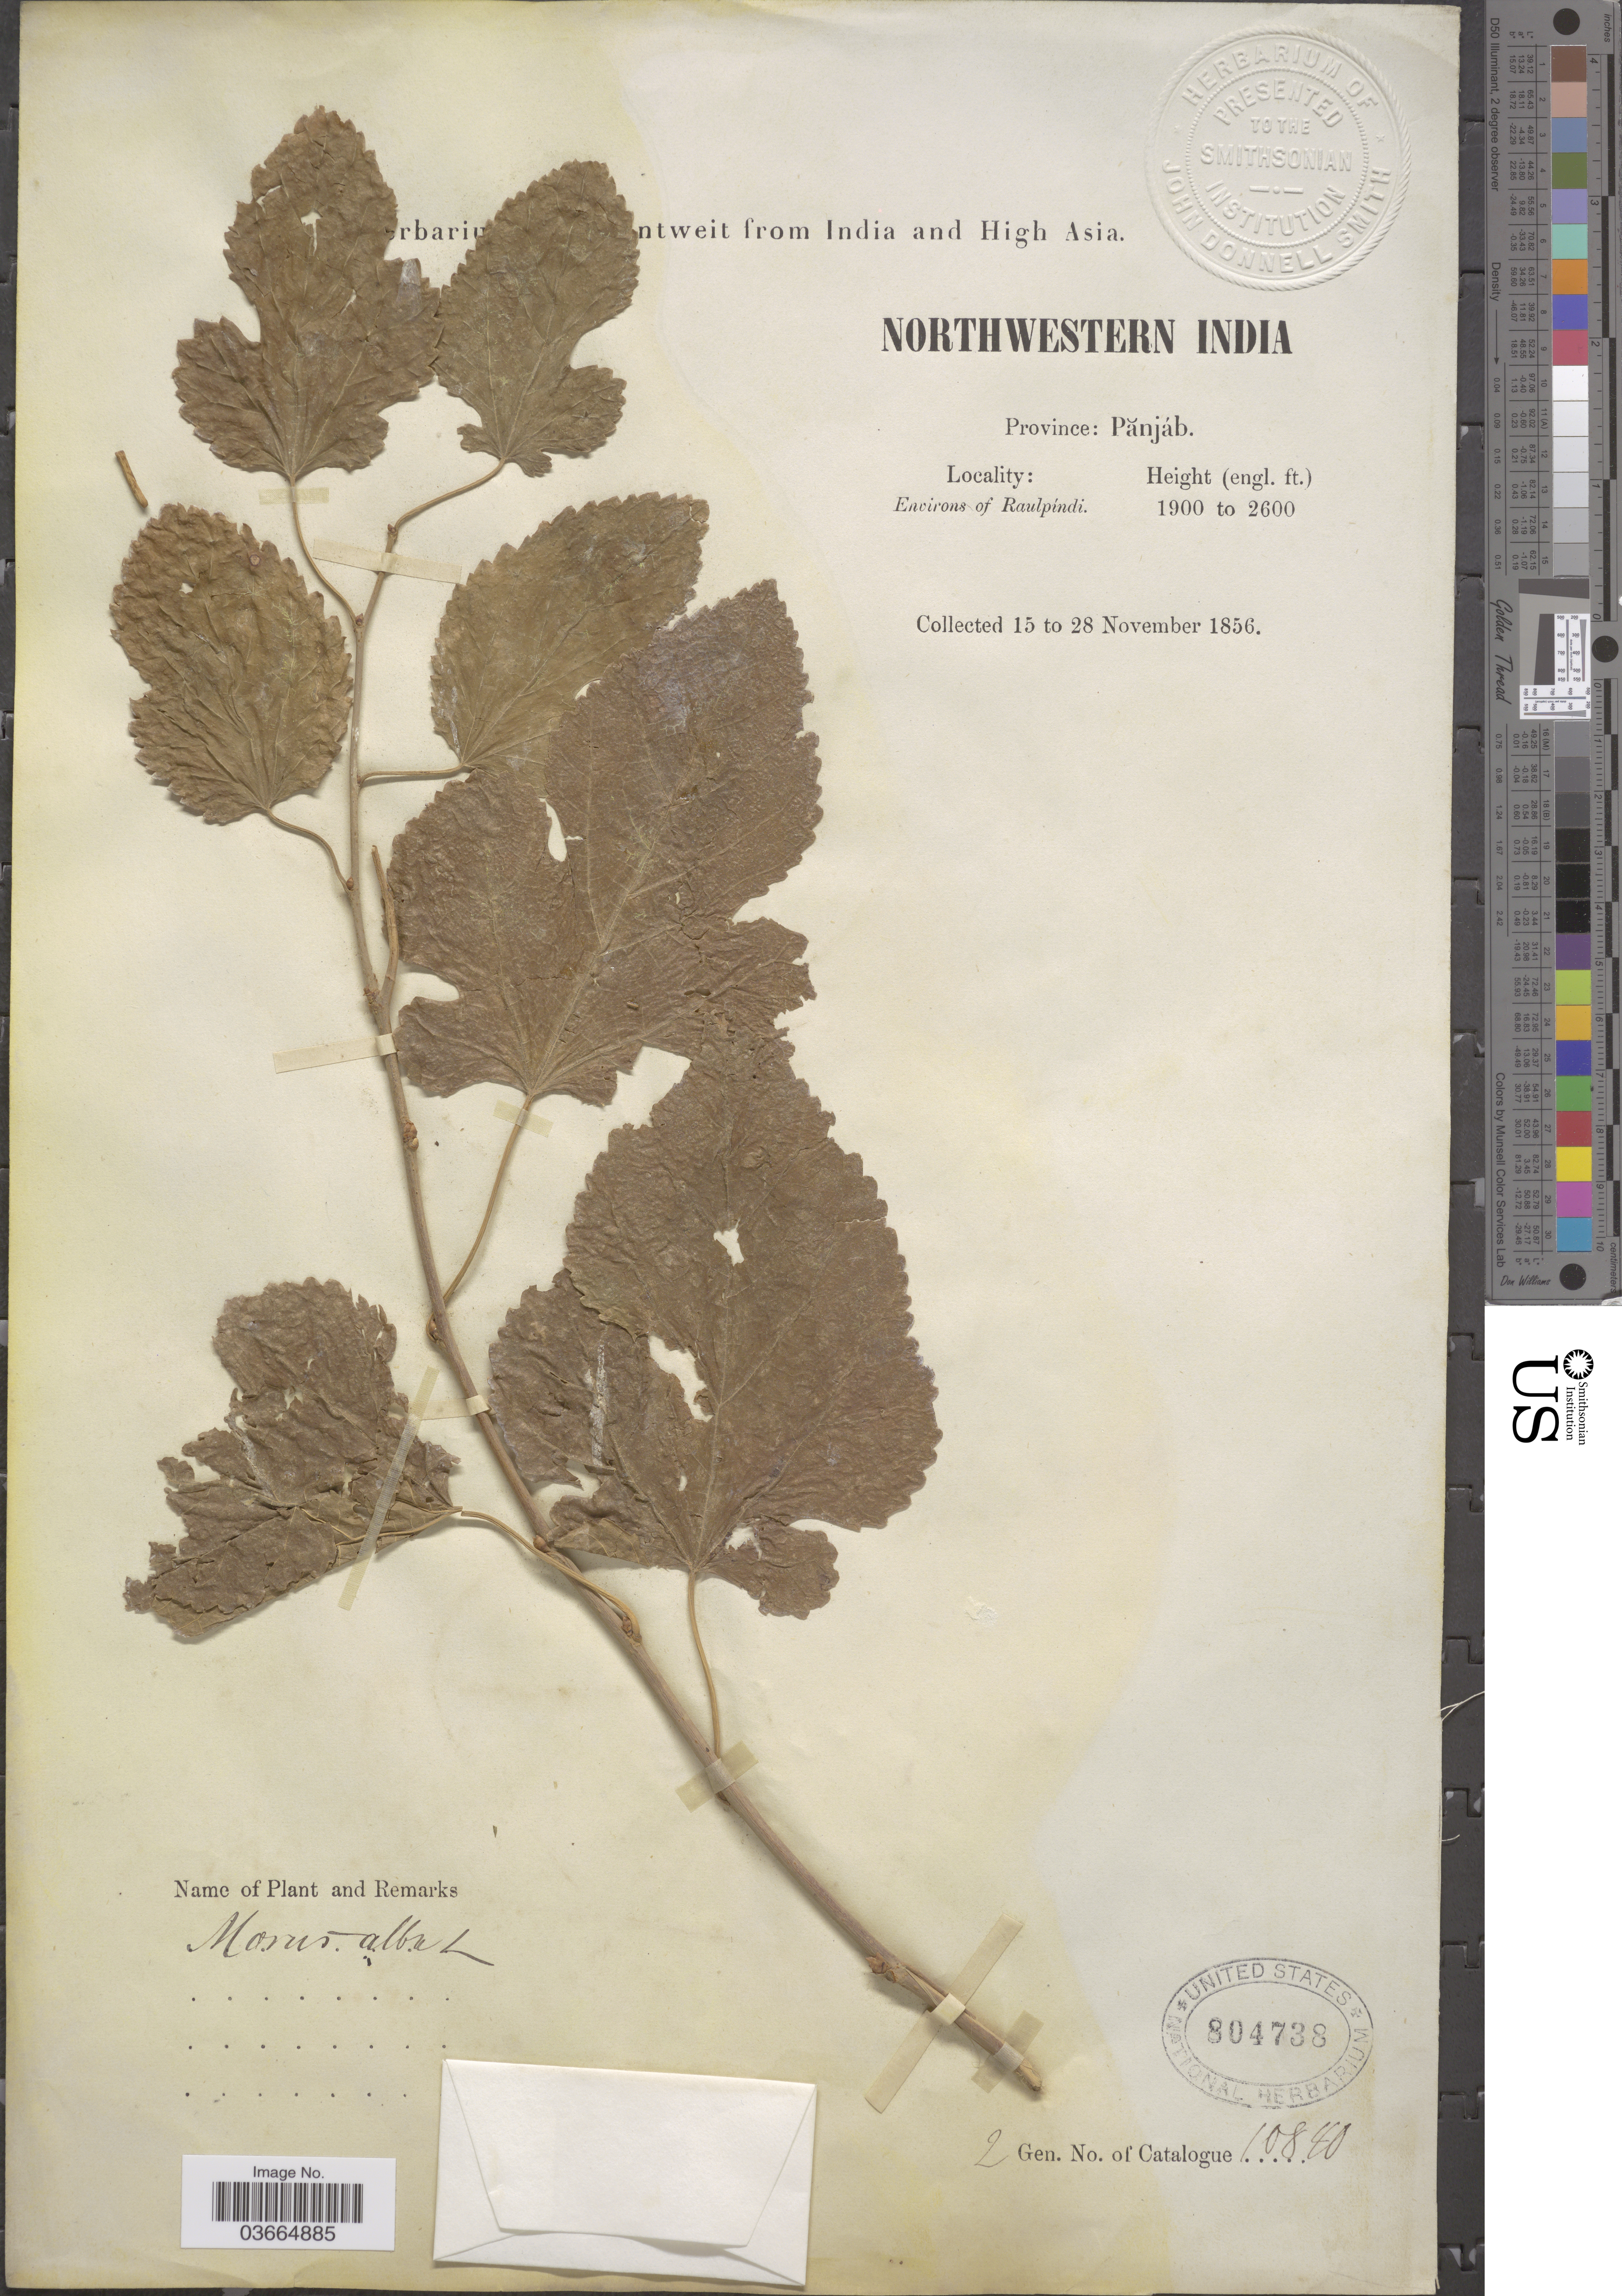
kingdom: Plantae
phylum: Tracheophyta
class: Magnoliopsida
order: Rosales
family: Moraceae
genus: Morus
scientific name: Morus alba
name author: L.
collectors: ex herb. Schlagintweit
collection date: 1856-11-15/1856-11-28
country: India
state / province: Punjab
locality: Northwestern India. Province: Pănjáb. Environs of Raulpíndi.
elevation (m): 579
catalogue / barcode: US 804738